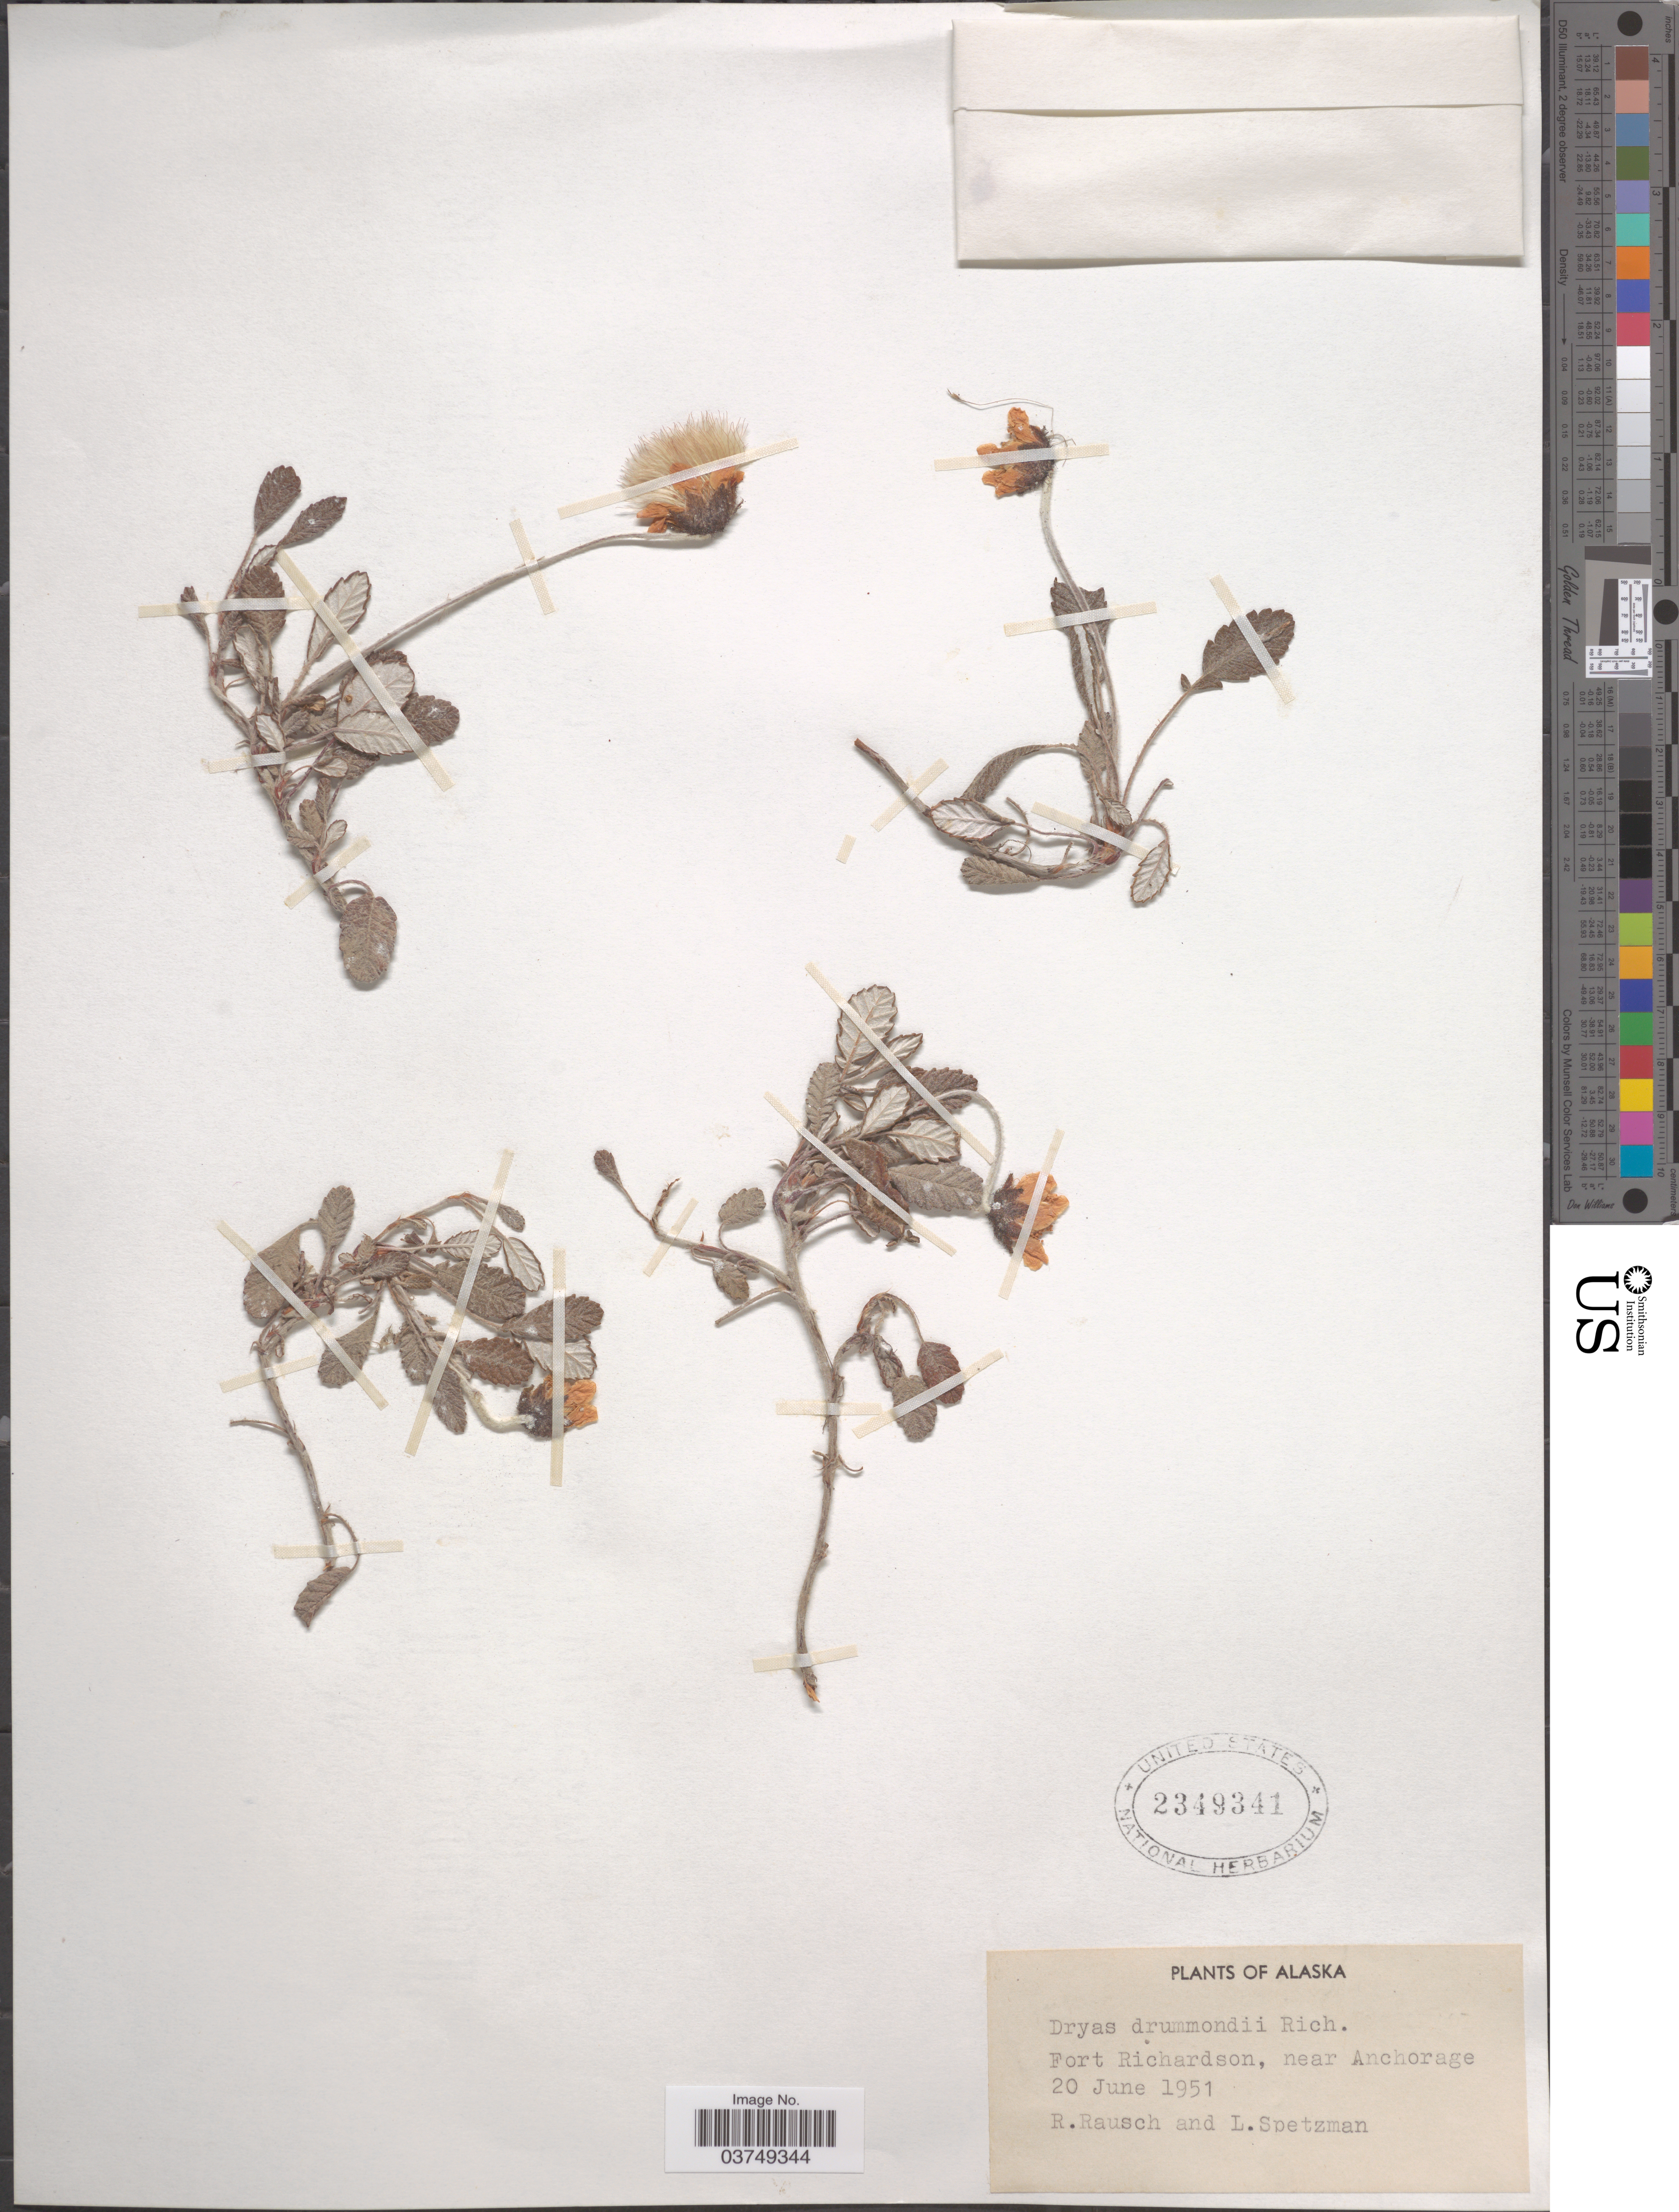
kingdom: Plantae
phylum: Tracheophyta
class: Magnoliopsida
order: Rosales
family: Rosaceae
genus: Dryas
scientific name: Dryas drummondii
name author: Hook. & Richardson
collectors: R. Rausch & L. Spetzman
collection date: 1951-06-20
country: United States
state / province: Alaska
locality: Fort Richardson, near Anchorage.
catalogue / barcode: US 2349341